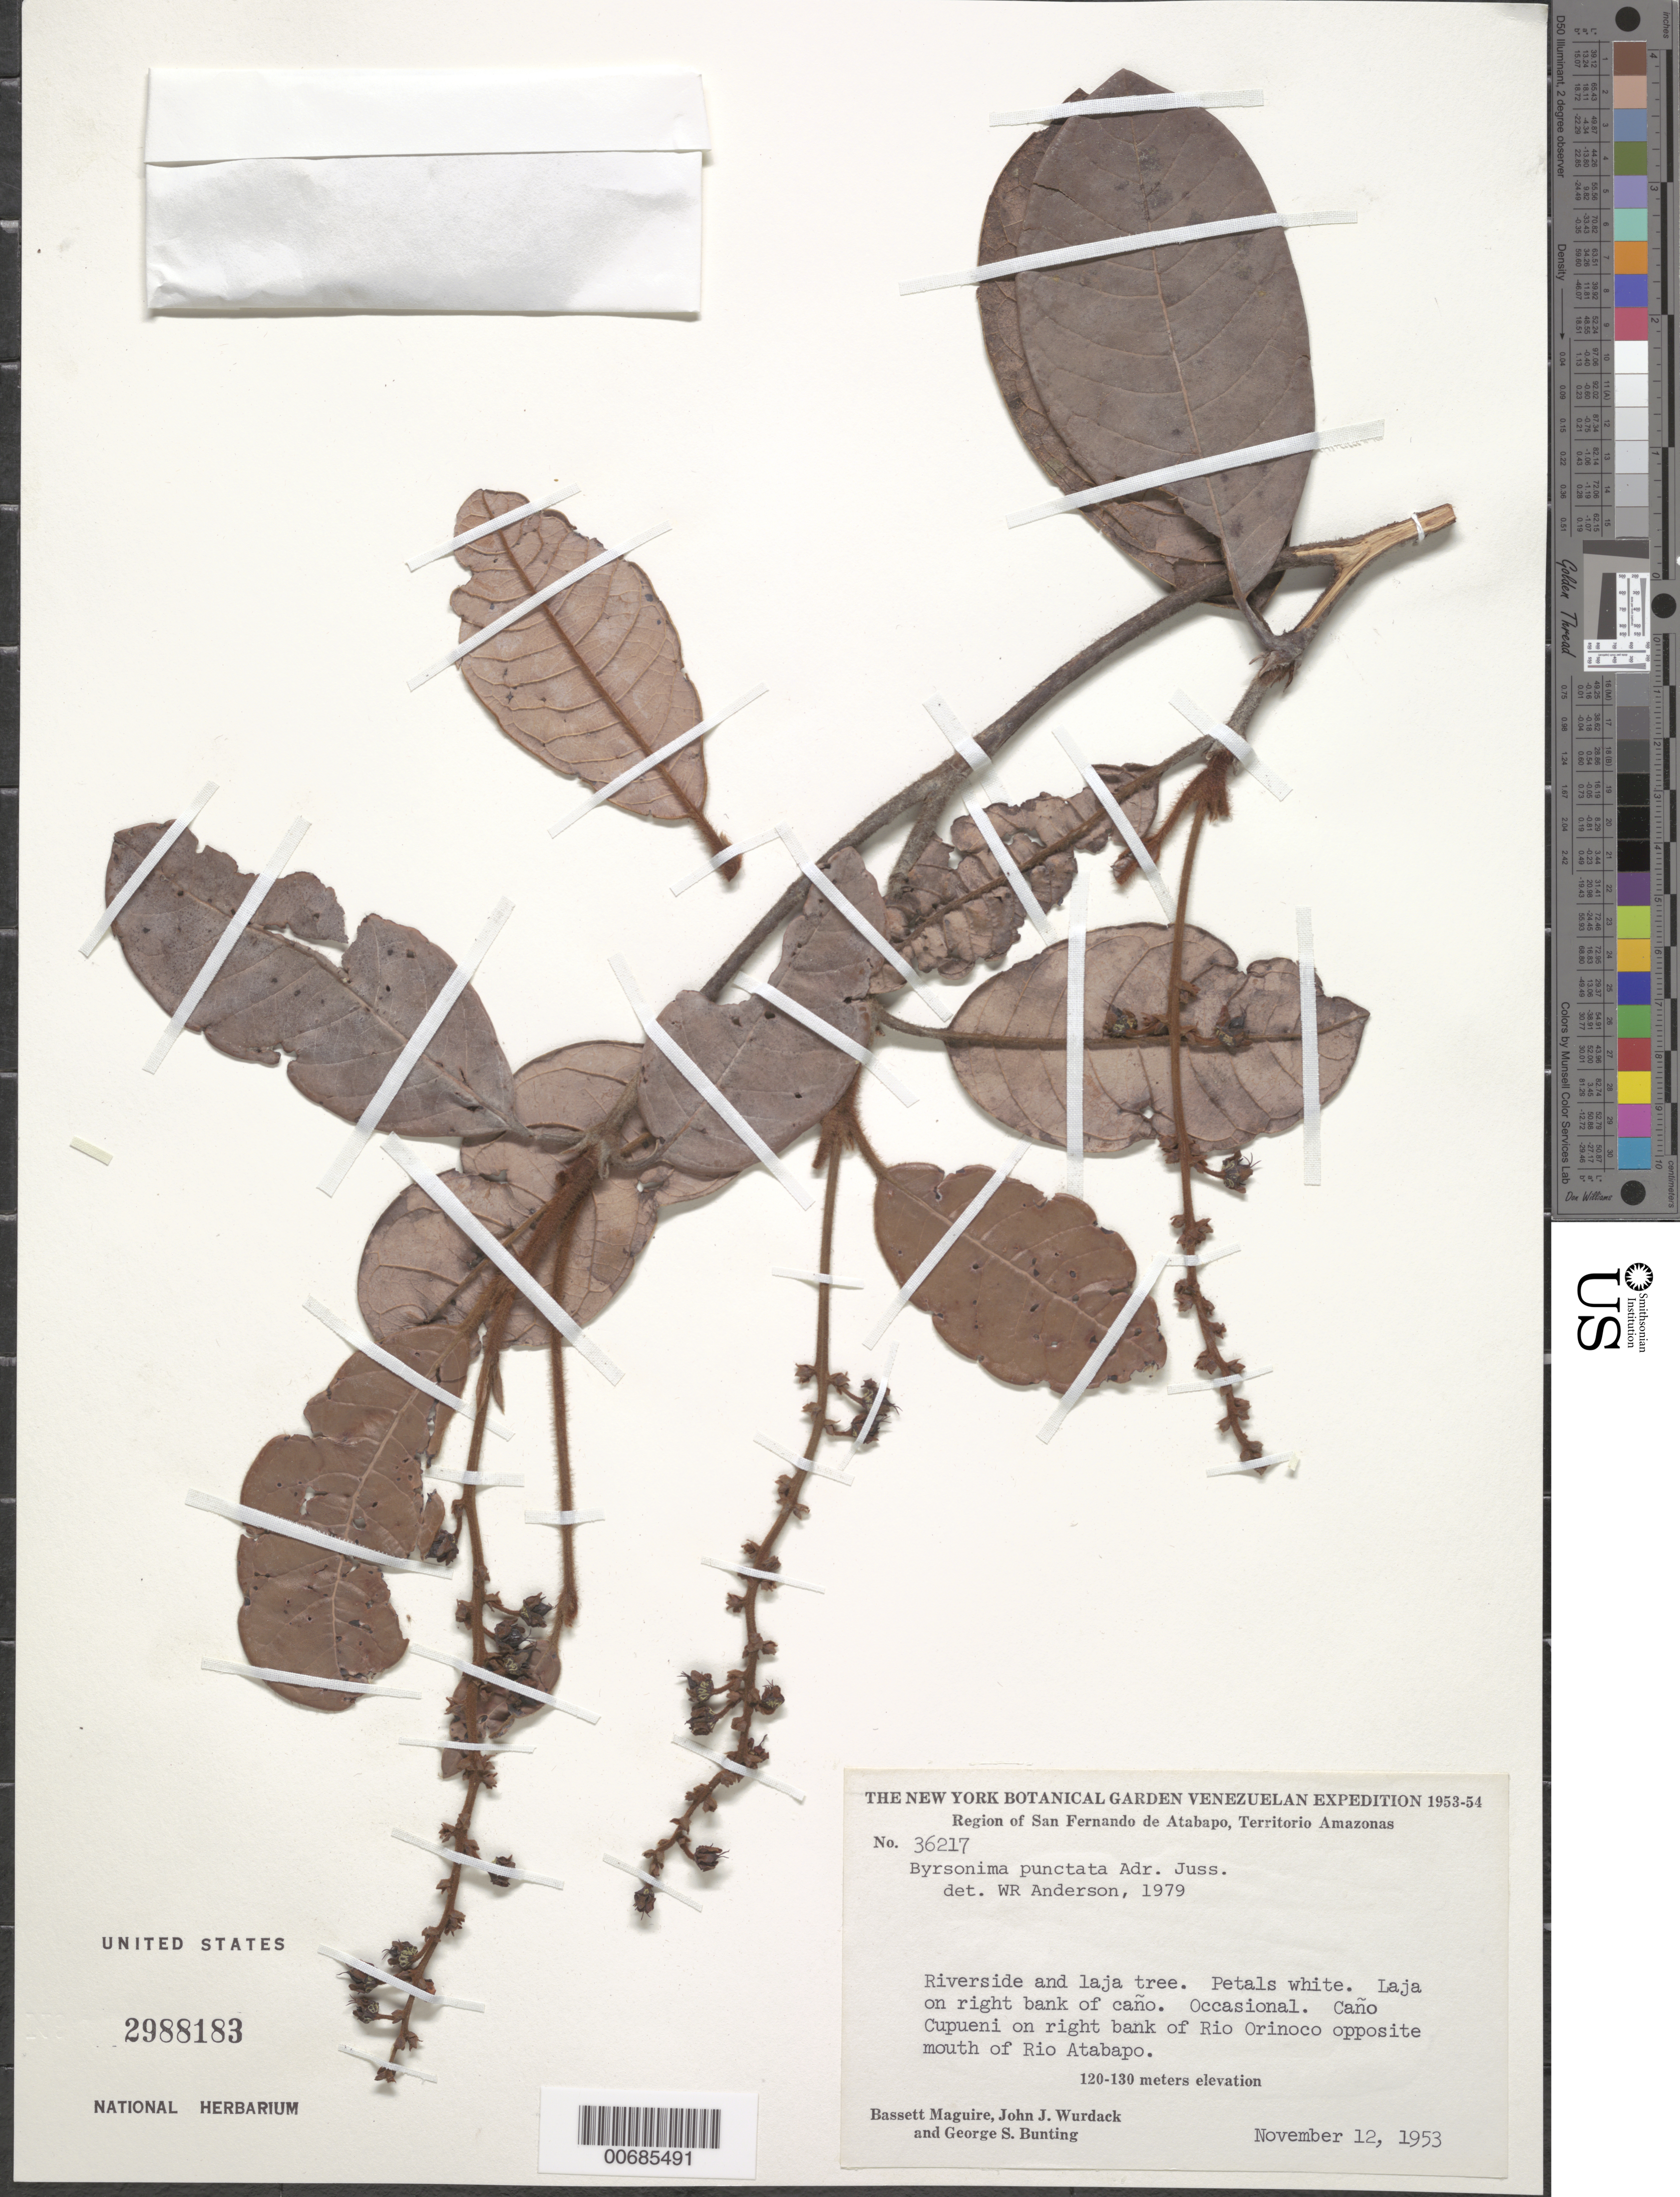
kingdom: Plantae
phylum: Tracheophyta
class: Magnoliopsida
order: Malpighiales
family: Malpighiaceae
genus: Byrsonima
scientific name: Byrsonima punctulata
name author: A. Juss.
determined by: Anderson, W. R., (MICH), University of Michigan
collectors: B. Maguire, J. J. Wurdack & G. S. Bunting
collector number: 36217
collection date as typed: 12-Nov-53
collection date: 1953-11-12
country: Venezuela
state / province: Amazonas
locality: Caño Cupueni, right bank Río Orinoco, opposite mouth of Río Atabapo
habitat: Laja on bank of caño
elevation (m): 120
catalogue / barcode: US 2988183